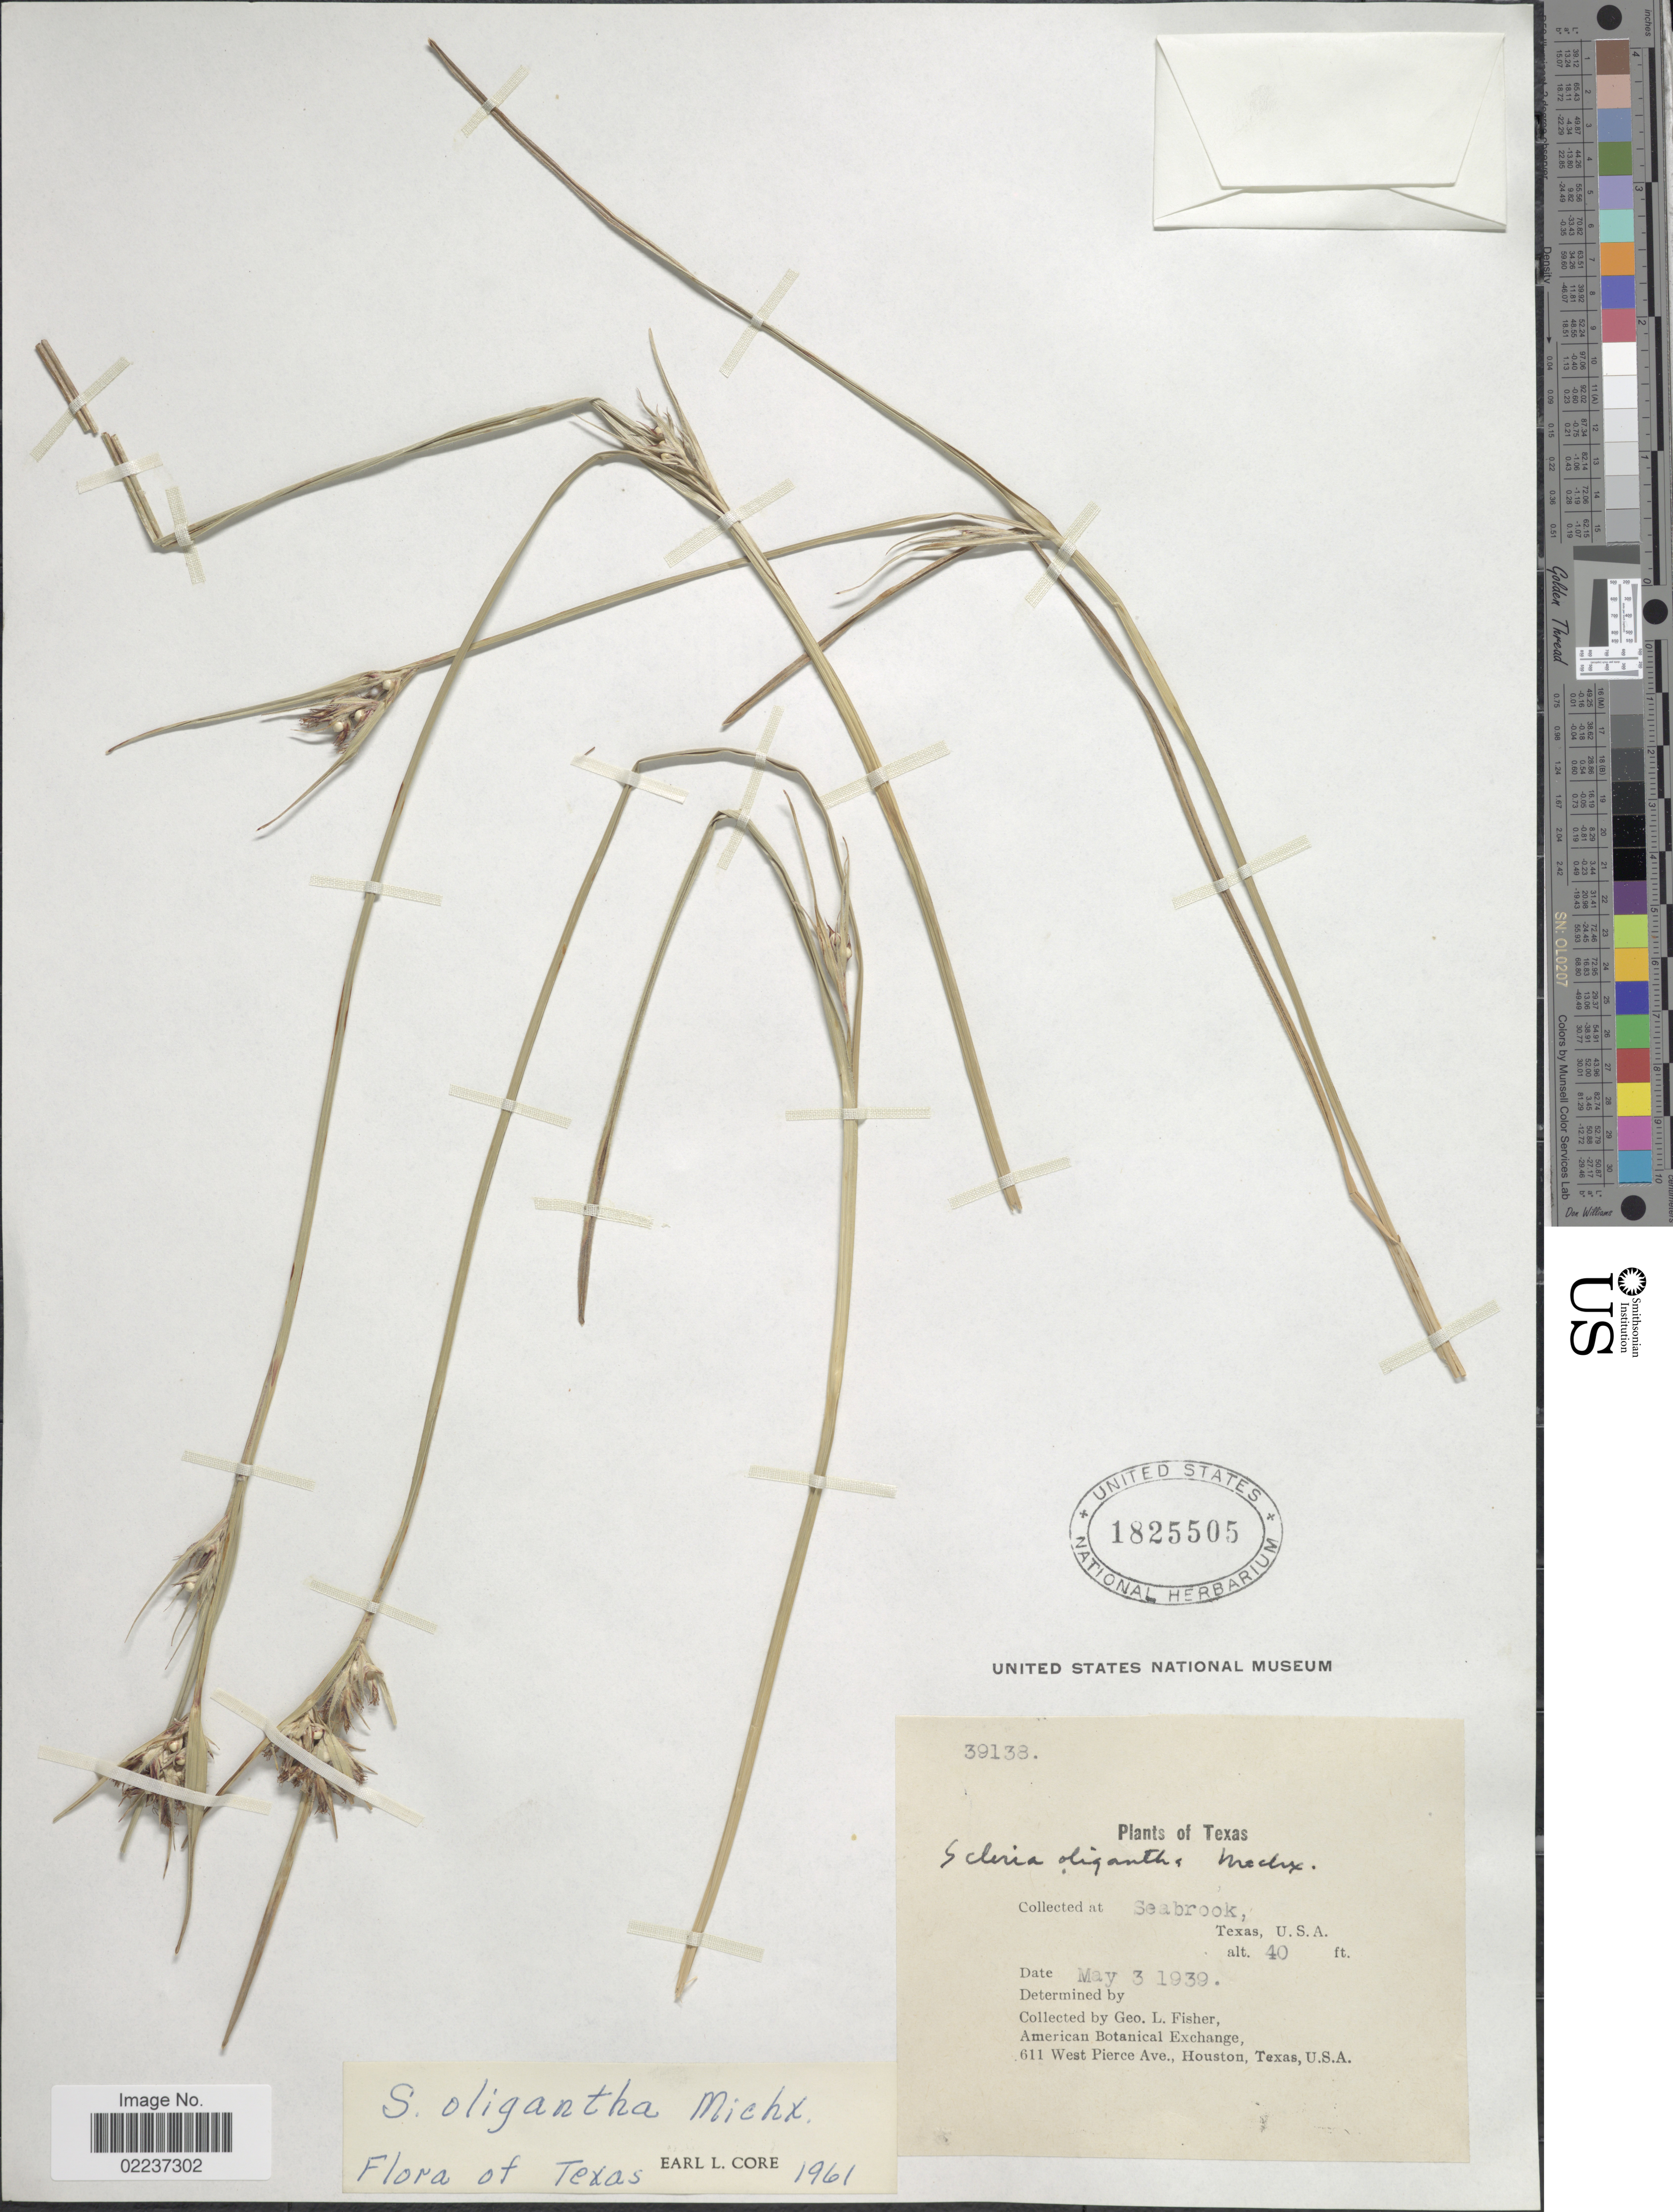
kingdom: Plantae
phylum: Tracheophyta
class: Liliopsida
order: Poales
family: Cyperaceae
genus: Scleria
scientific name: Scleria oligantha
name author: Michx.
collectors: G. L. Fisher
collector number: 39138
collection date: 1939-05-03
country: United States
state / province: Texas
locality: Seabrook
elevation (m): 12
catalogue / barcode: US 1825505